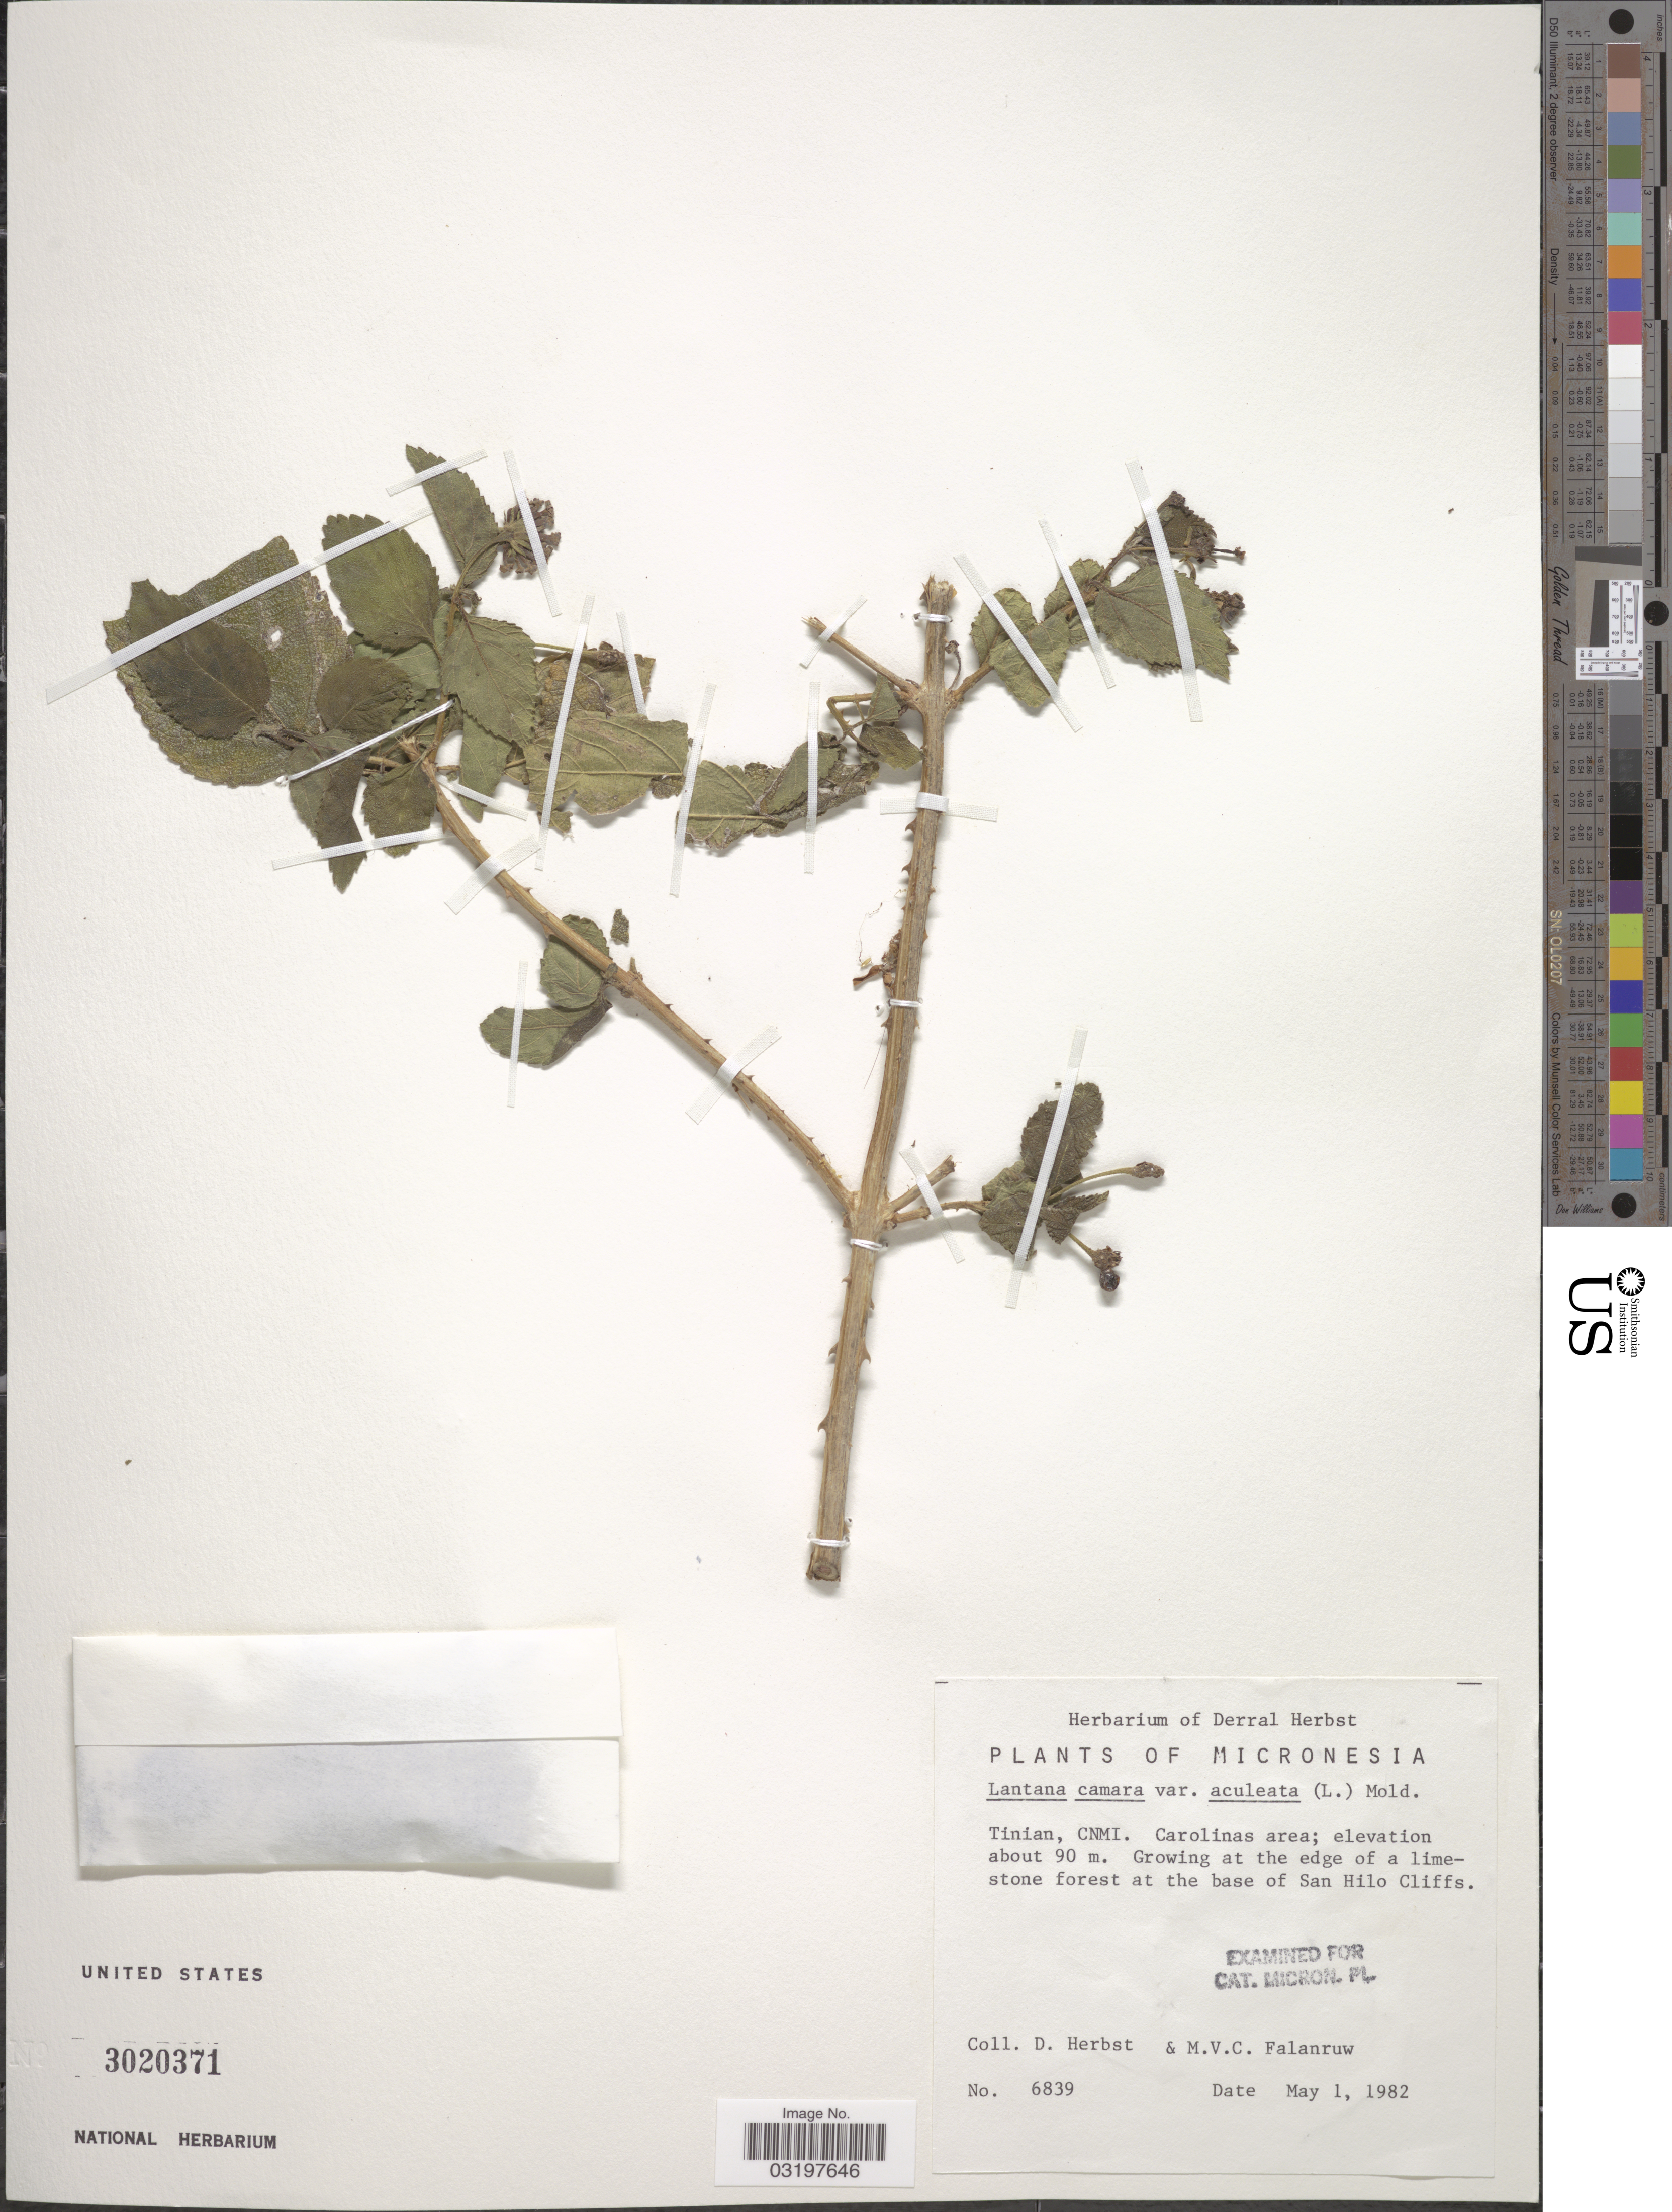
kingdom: Plantae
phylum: Tracheophyta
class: Magnoliopsida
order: Lamiales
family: Verbenaceae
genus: Lantana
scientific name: Lantana camara var. aculeata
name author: (L.) Moldenke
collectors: D. Herbst & M. V. Falanruw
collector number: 6839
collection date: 1982-05-01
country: Northern Mariana Islands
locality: Micronesia. Tinian, CNMI. Carolinas area. At the edge of a limestone forest at the base of San Hilo Cliffs.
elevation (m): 90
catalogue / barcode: US 3020371